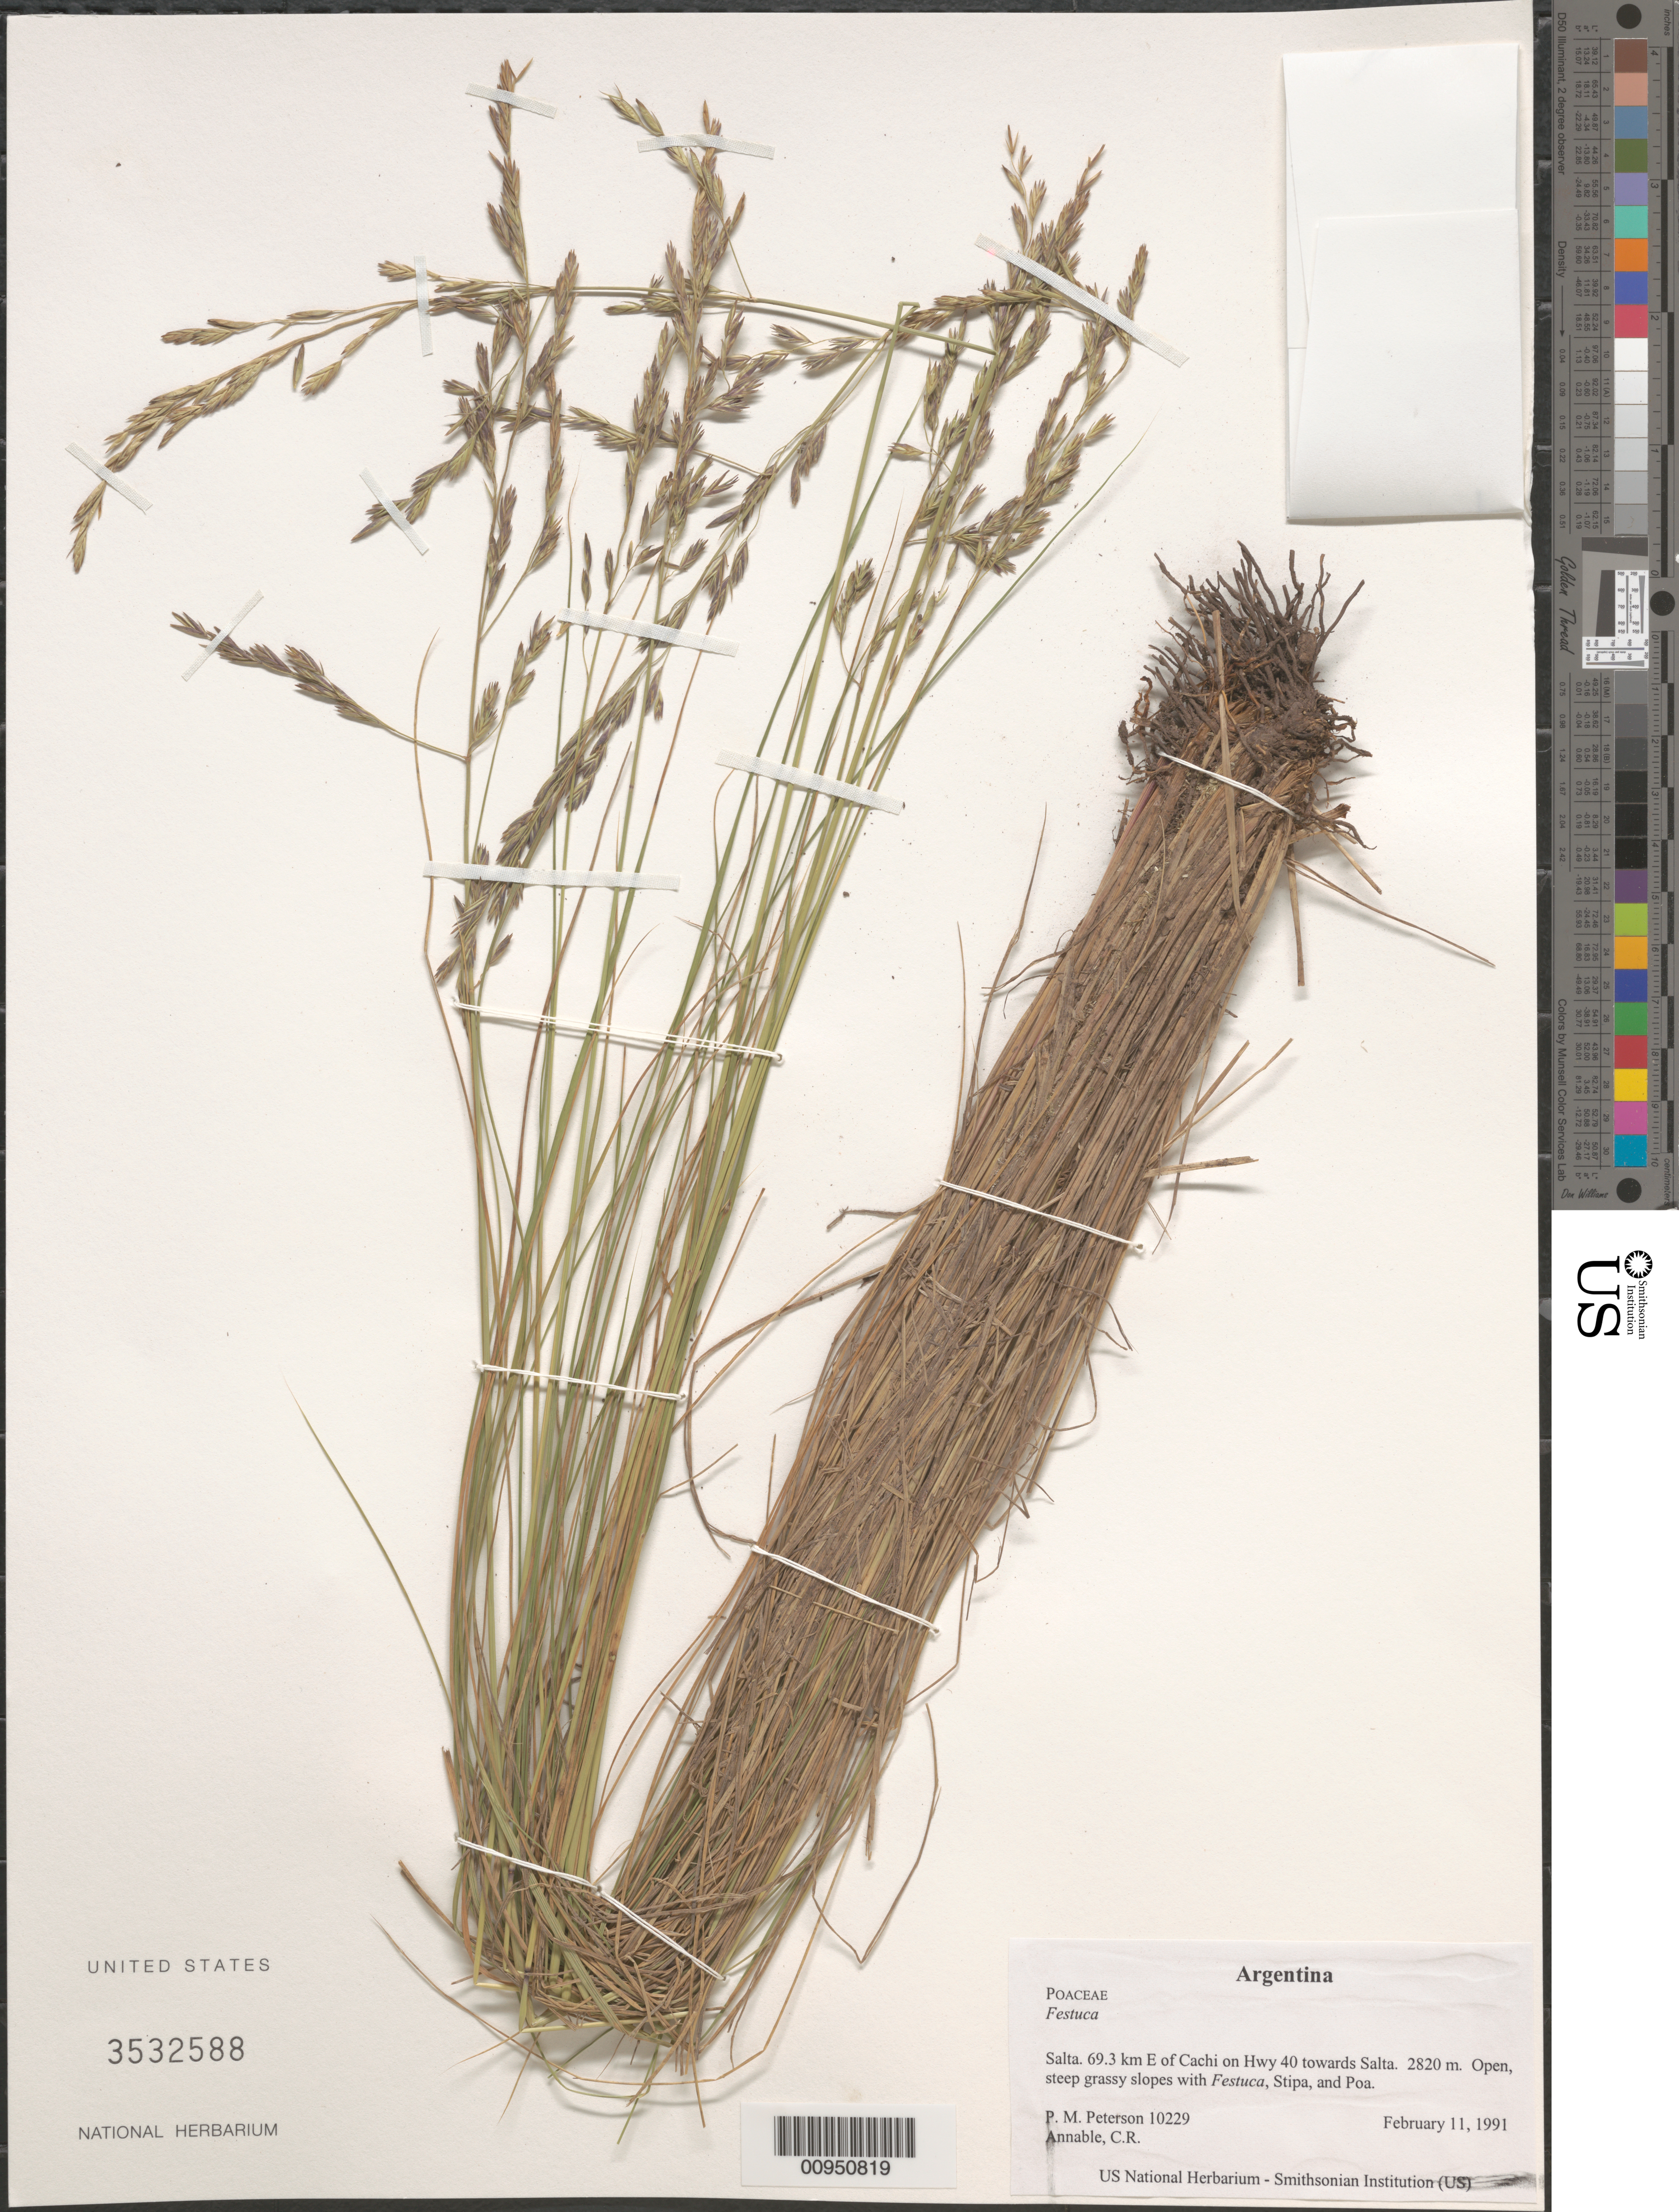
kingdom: Plantae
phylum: Tracheophyta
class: Liliopsida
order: Poales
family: Poaceae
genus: Festuca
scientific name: Festuca sp.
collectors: P. M. Peterson & C. R. Annable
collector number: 10229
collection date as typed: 11 Feb 1991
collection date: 1991-02-11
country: Argentina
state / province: Salta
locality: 69.3 km E of Cachi on Hwy 40 towards Salta.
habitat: Open, steep grassy slopes with Festuca, Stipa, and Poa.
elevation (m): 2820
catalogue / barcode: US 3532588